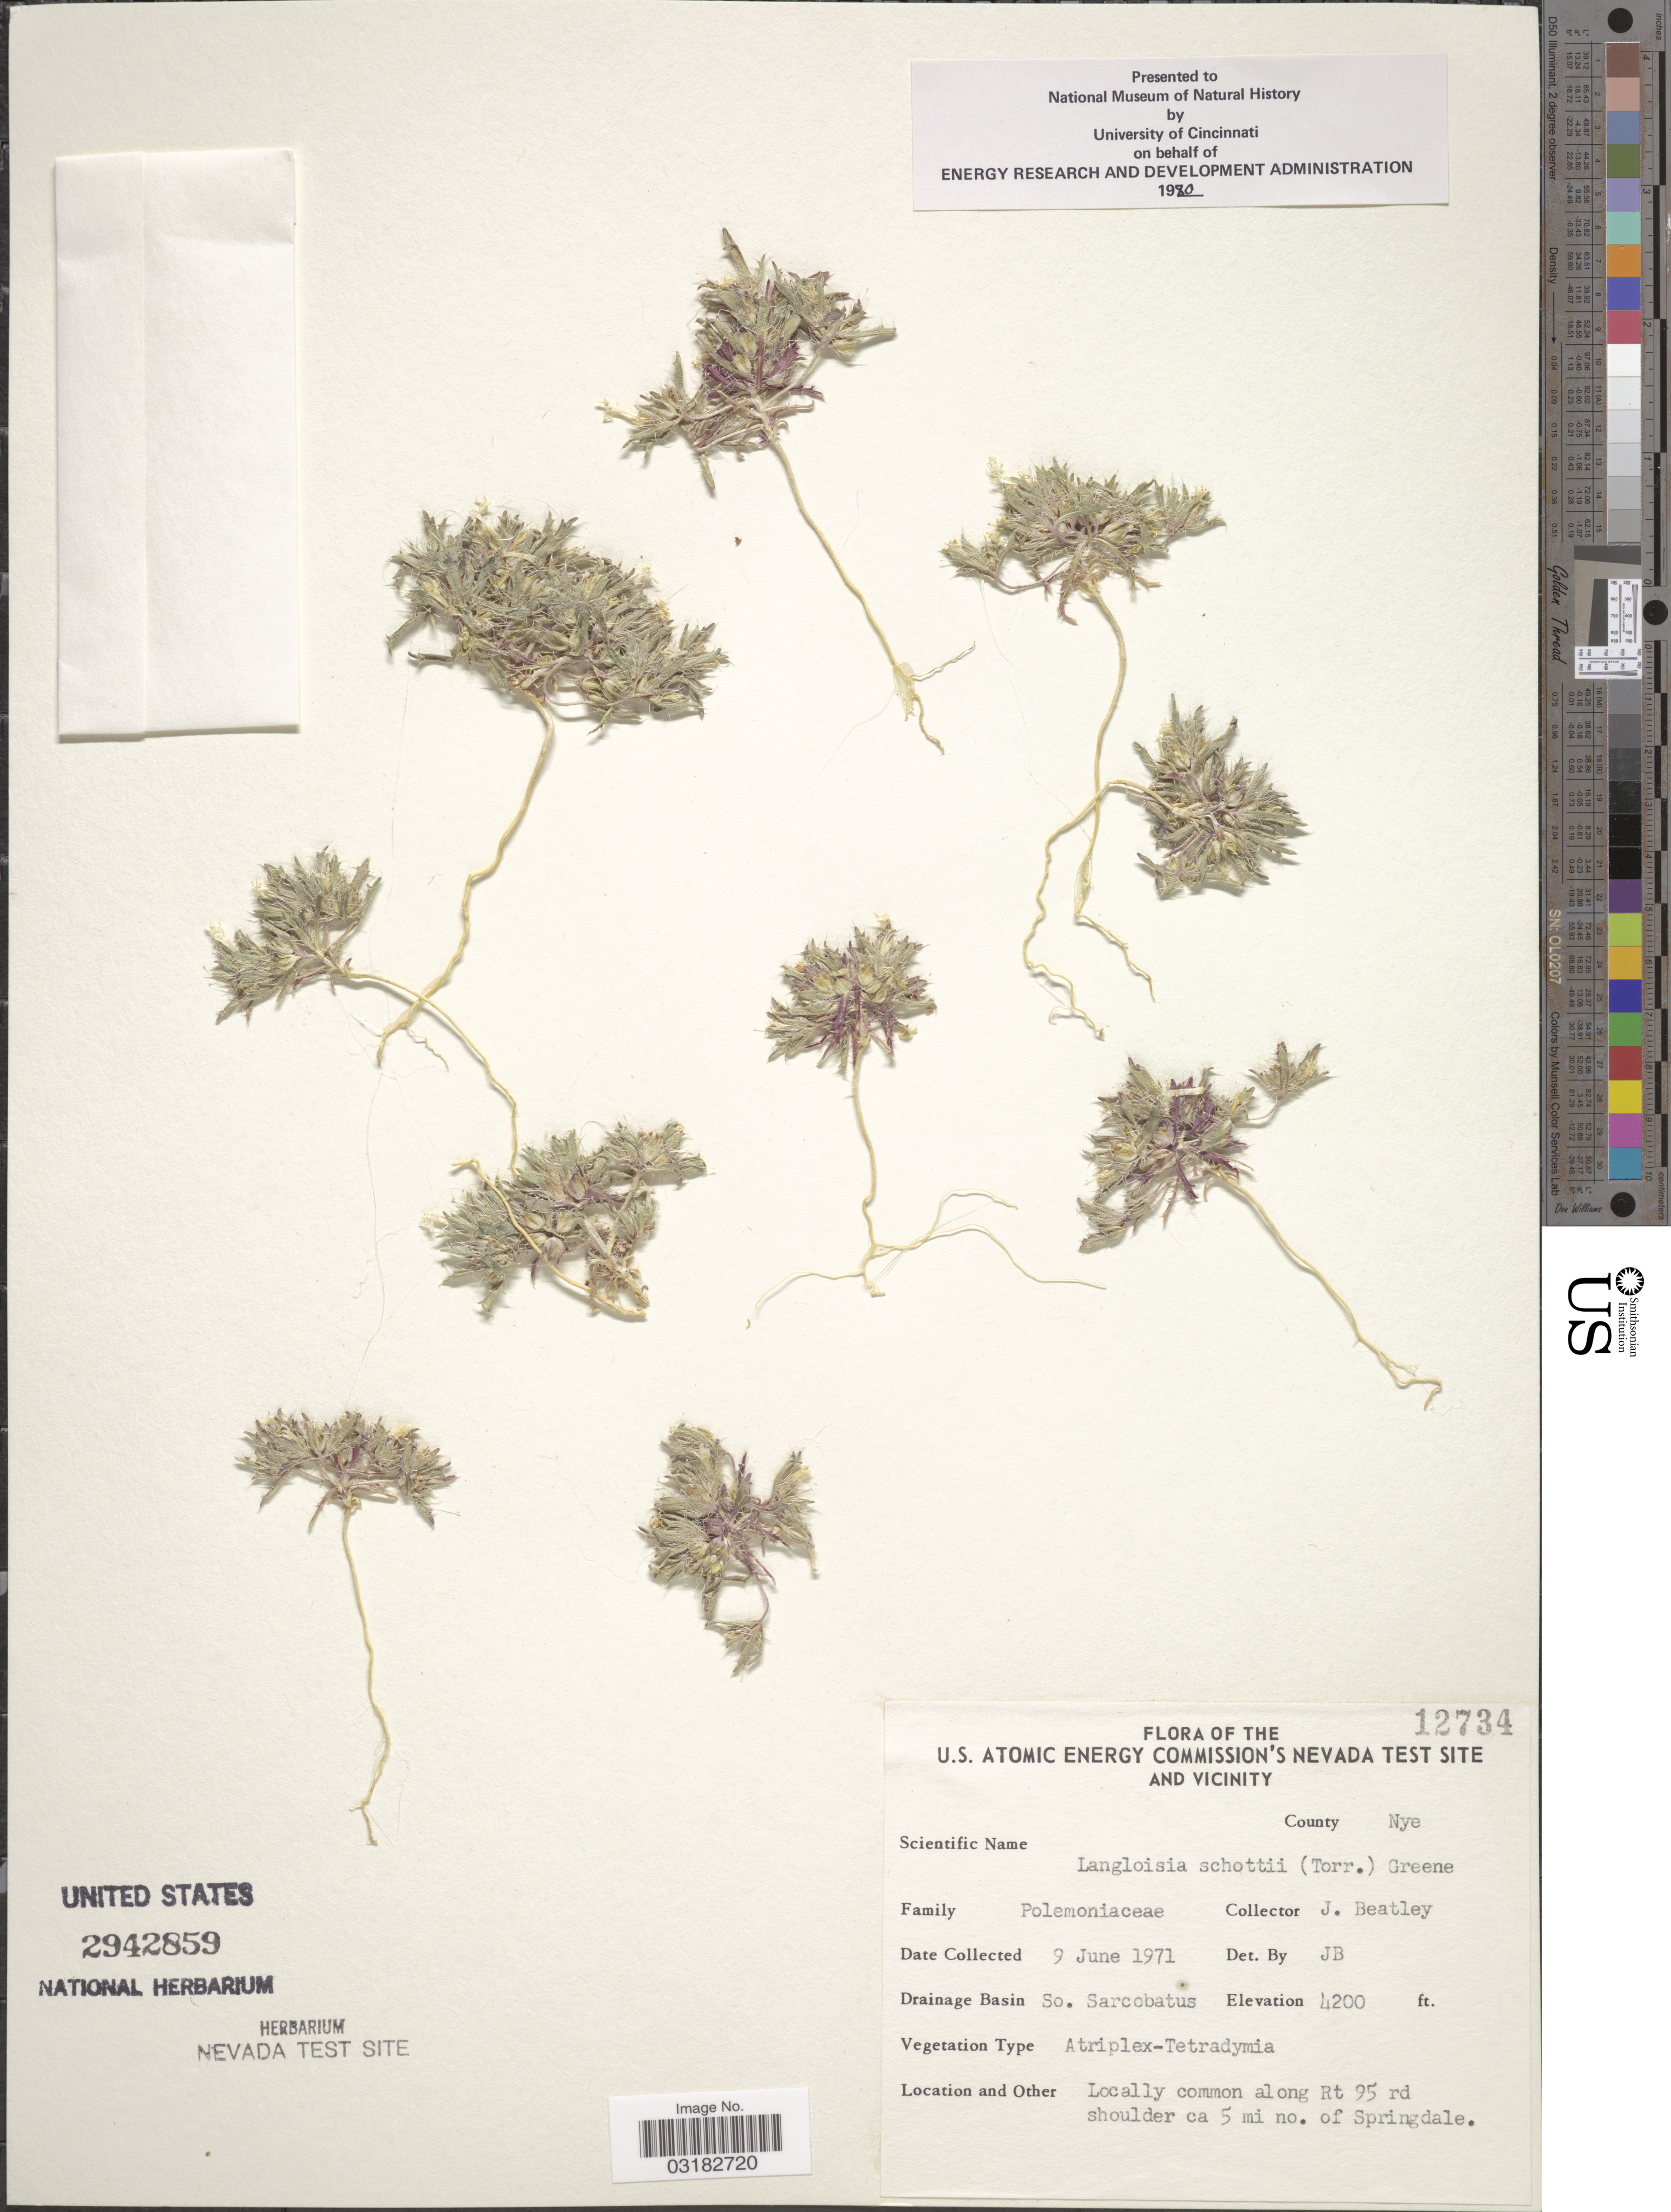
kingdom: Plantae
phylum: Tracheophyta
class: Magnoliopsida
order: Ericales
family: Polemoniaceae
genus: Loeseliastrum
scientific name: Loeseliastrum schottii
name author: (Torr.) Timbrook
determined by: Strong, Mark T., (BOT), Smithsonian Institution - National Museum of Natural History (UNITED STATES)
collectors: J. C. Beatley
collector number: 12734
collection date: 1971-06-09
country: United States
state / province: Nevada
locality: U.S. Atomic Energy Commission's Nevada Test Site and vicinity. County Nye. Drainage Basin So. Sarcobatus. Locally common along Rt 95 rd shouder ca 5 mi no. of Springdale.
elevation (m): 1280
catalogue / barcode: US 2942859